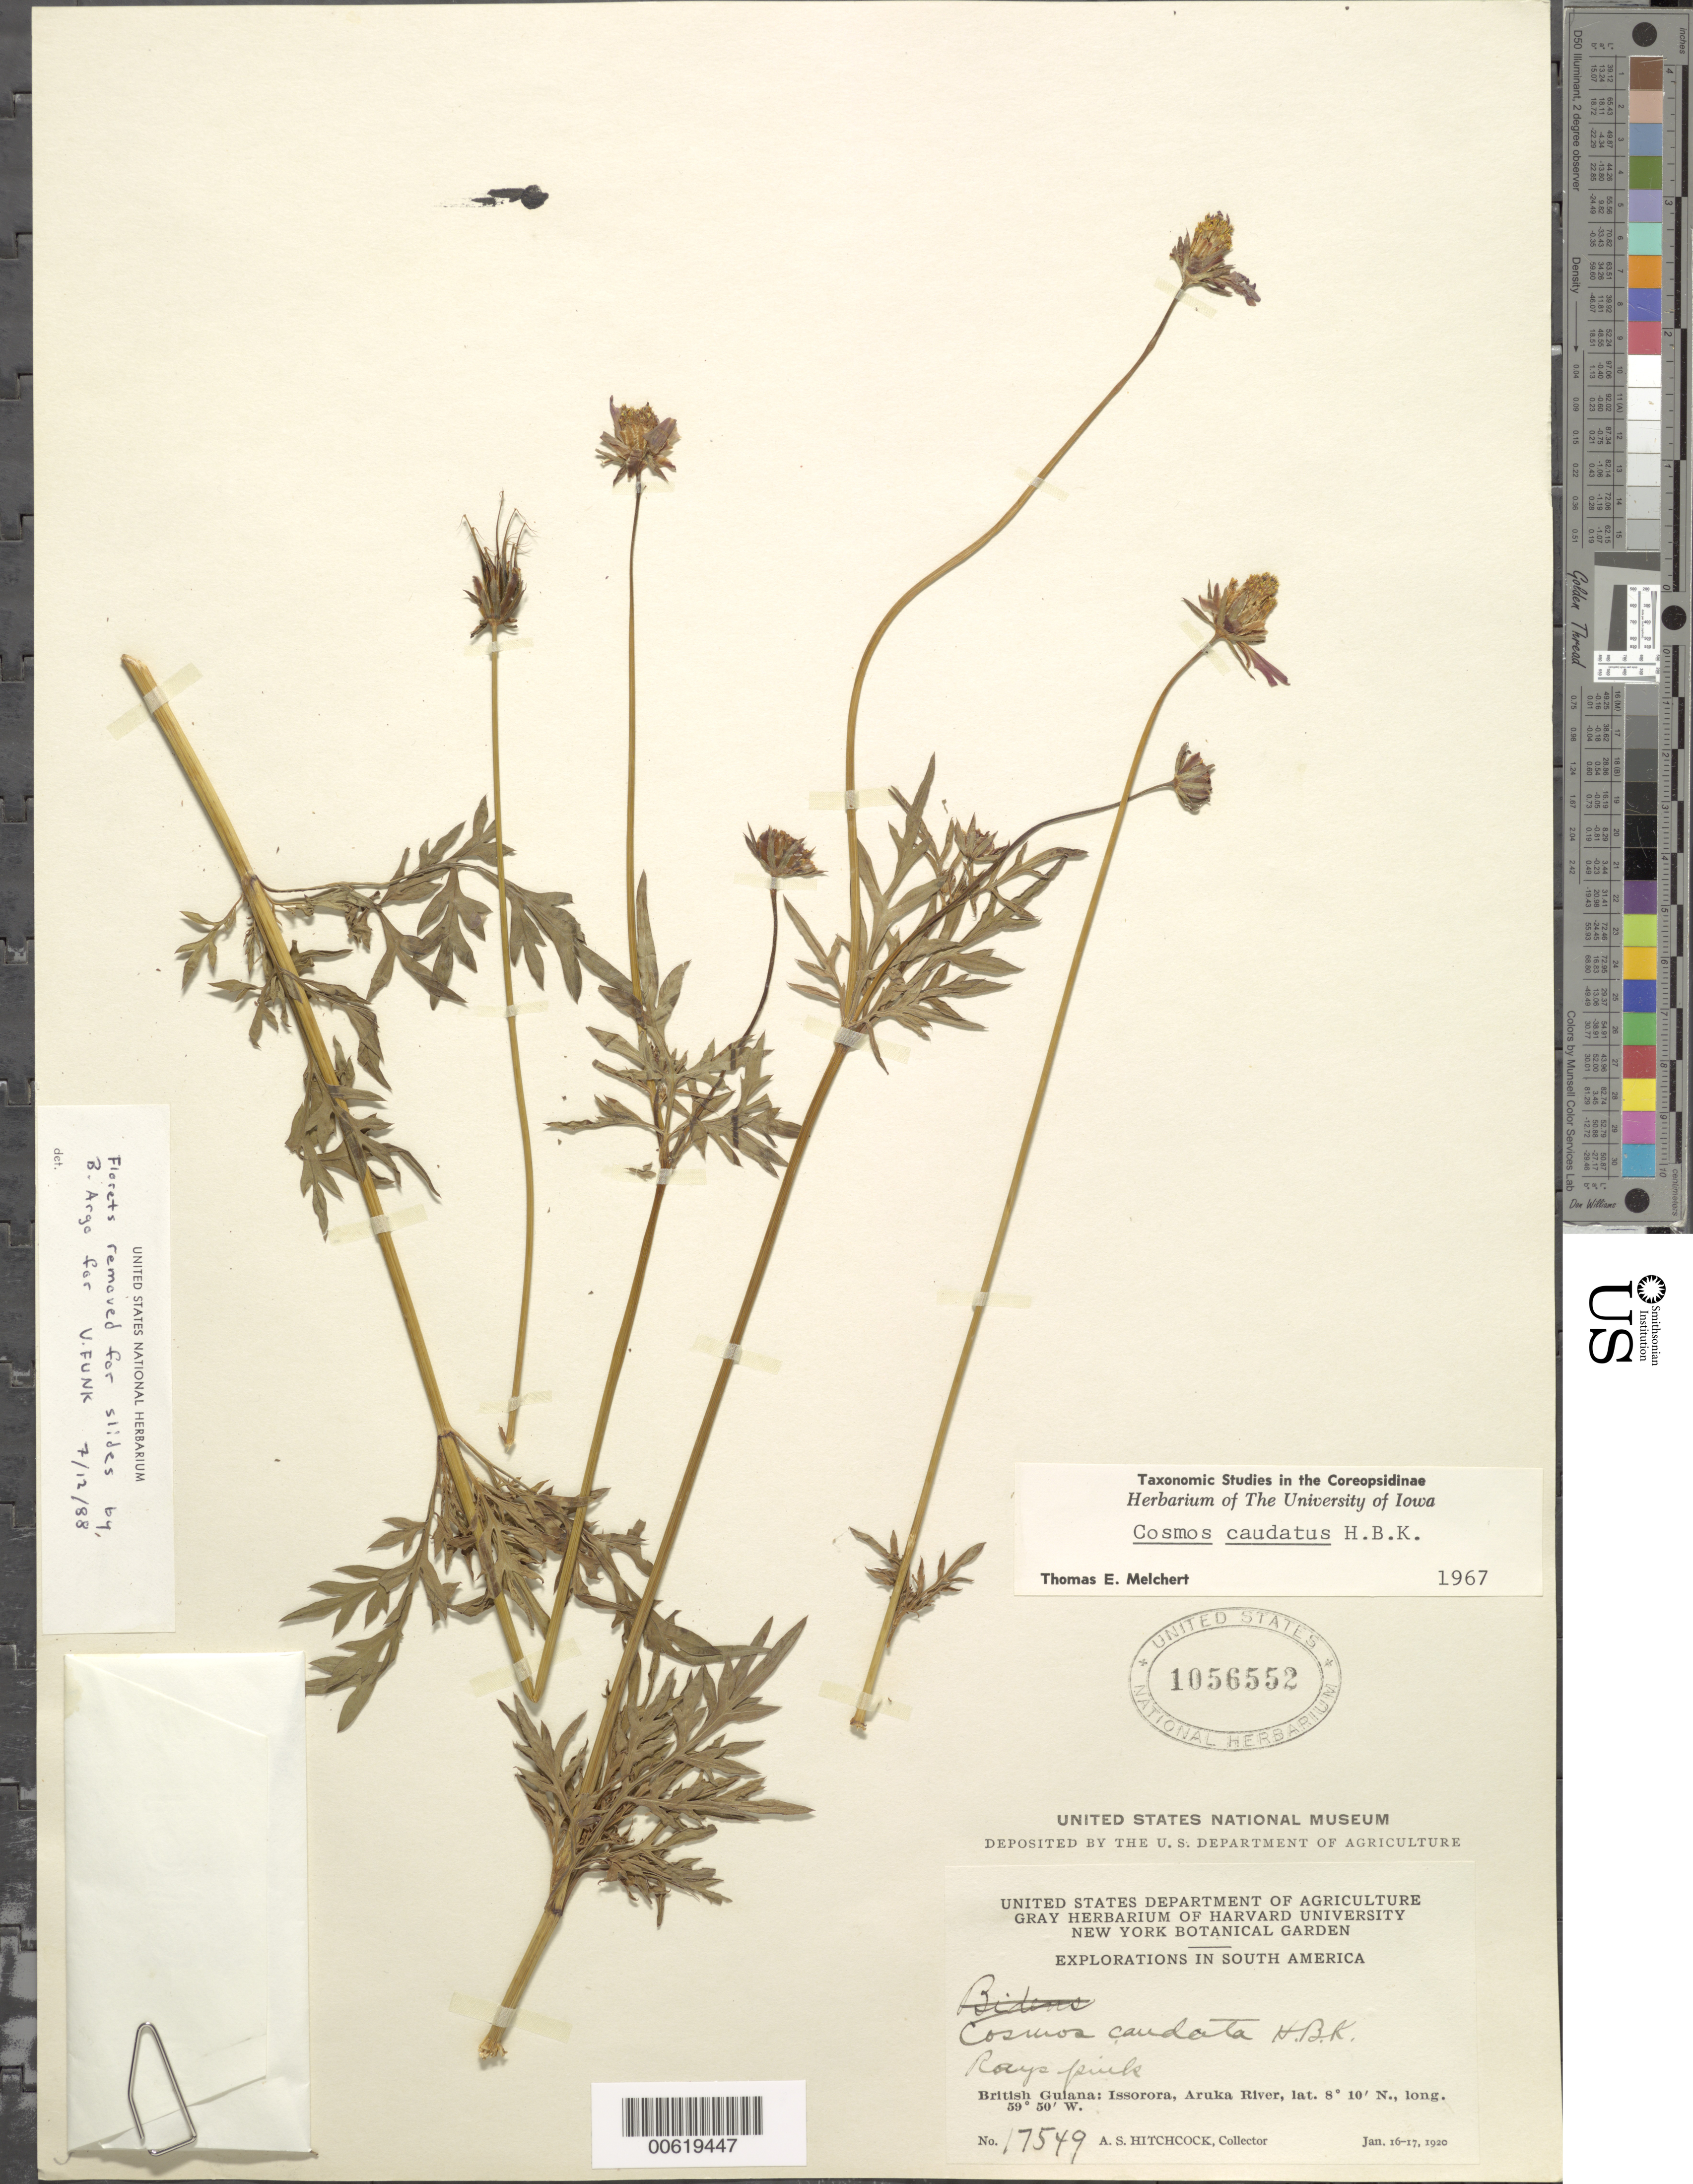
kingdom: Plantae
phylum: Tracheophyta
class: Magnoliopsida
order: Asterales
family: Asteraceae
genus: Cosmos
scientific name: Cosmos caudatus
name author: Kunth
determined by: Melchert, T. E.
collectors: A. S. Hitchcock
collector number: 17549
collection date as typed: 16-Jan-20 to 17-Jan-20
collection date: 1920-01-16/1920-01-17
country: Guyana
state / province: Barima-Waini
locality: Issorora, vic of, on the Aruka River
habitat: Clearing on hill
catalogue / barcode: US 1056552